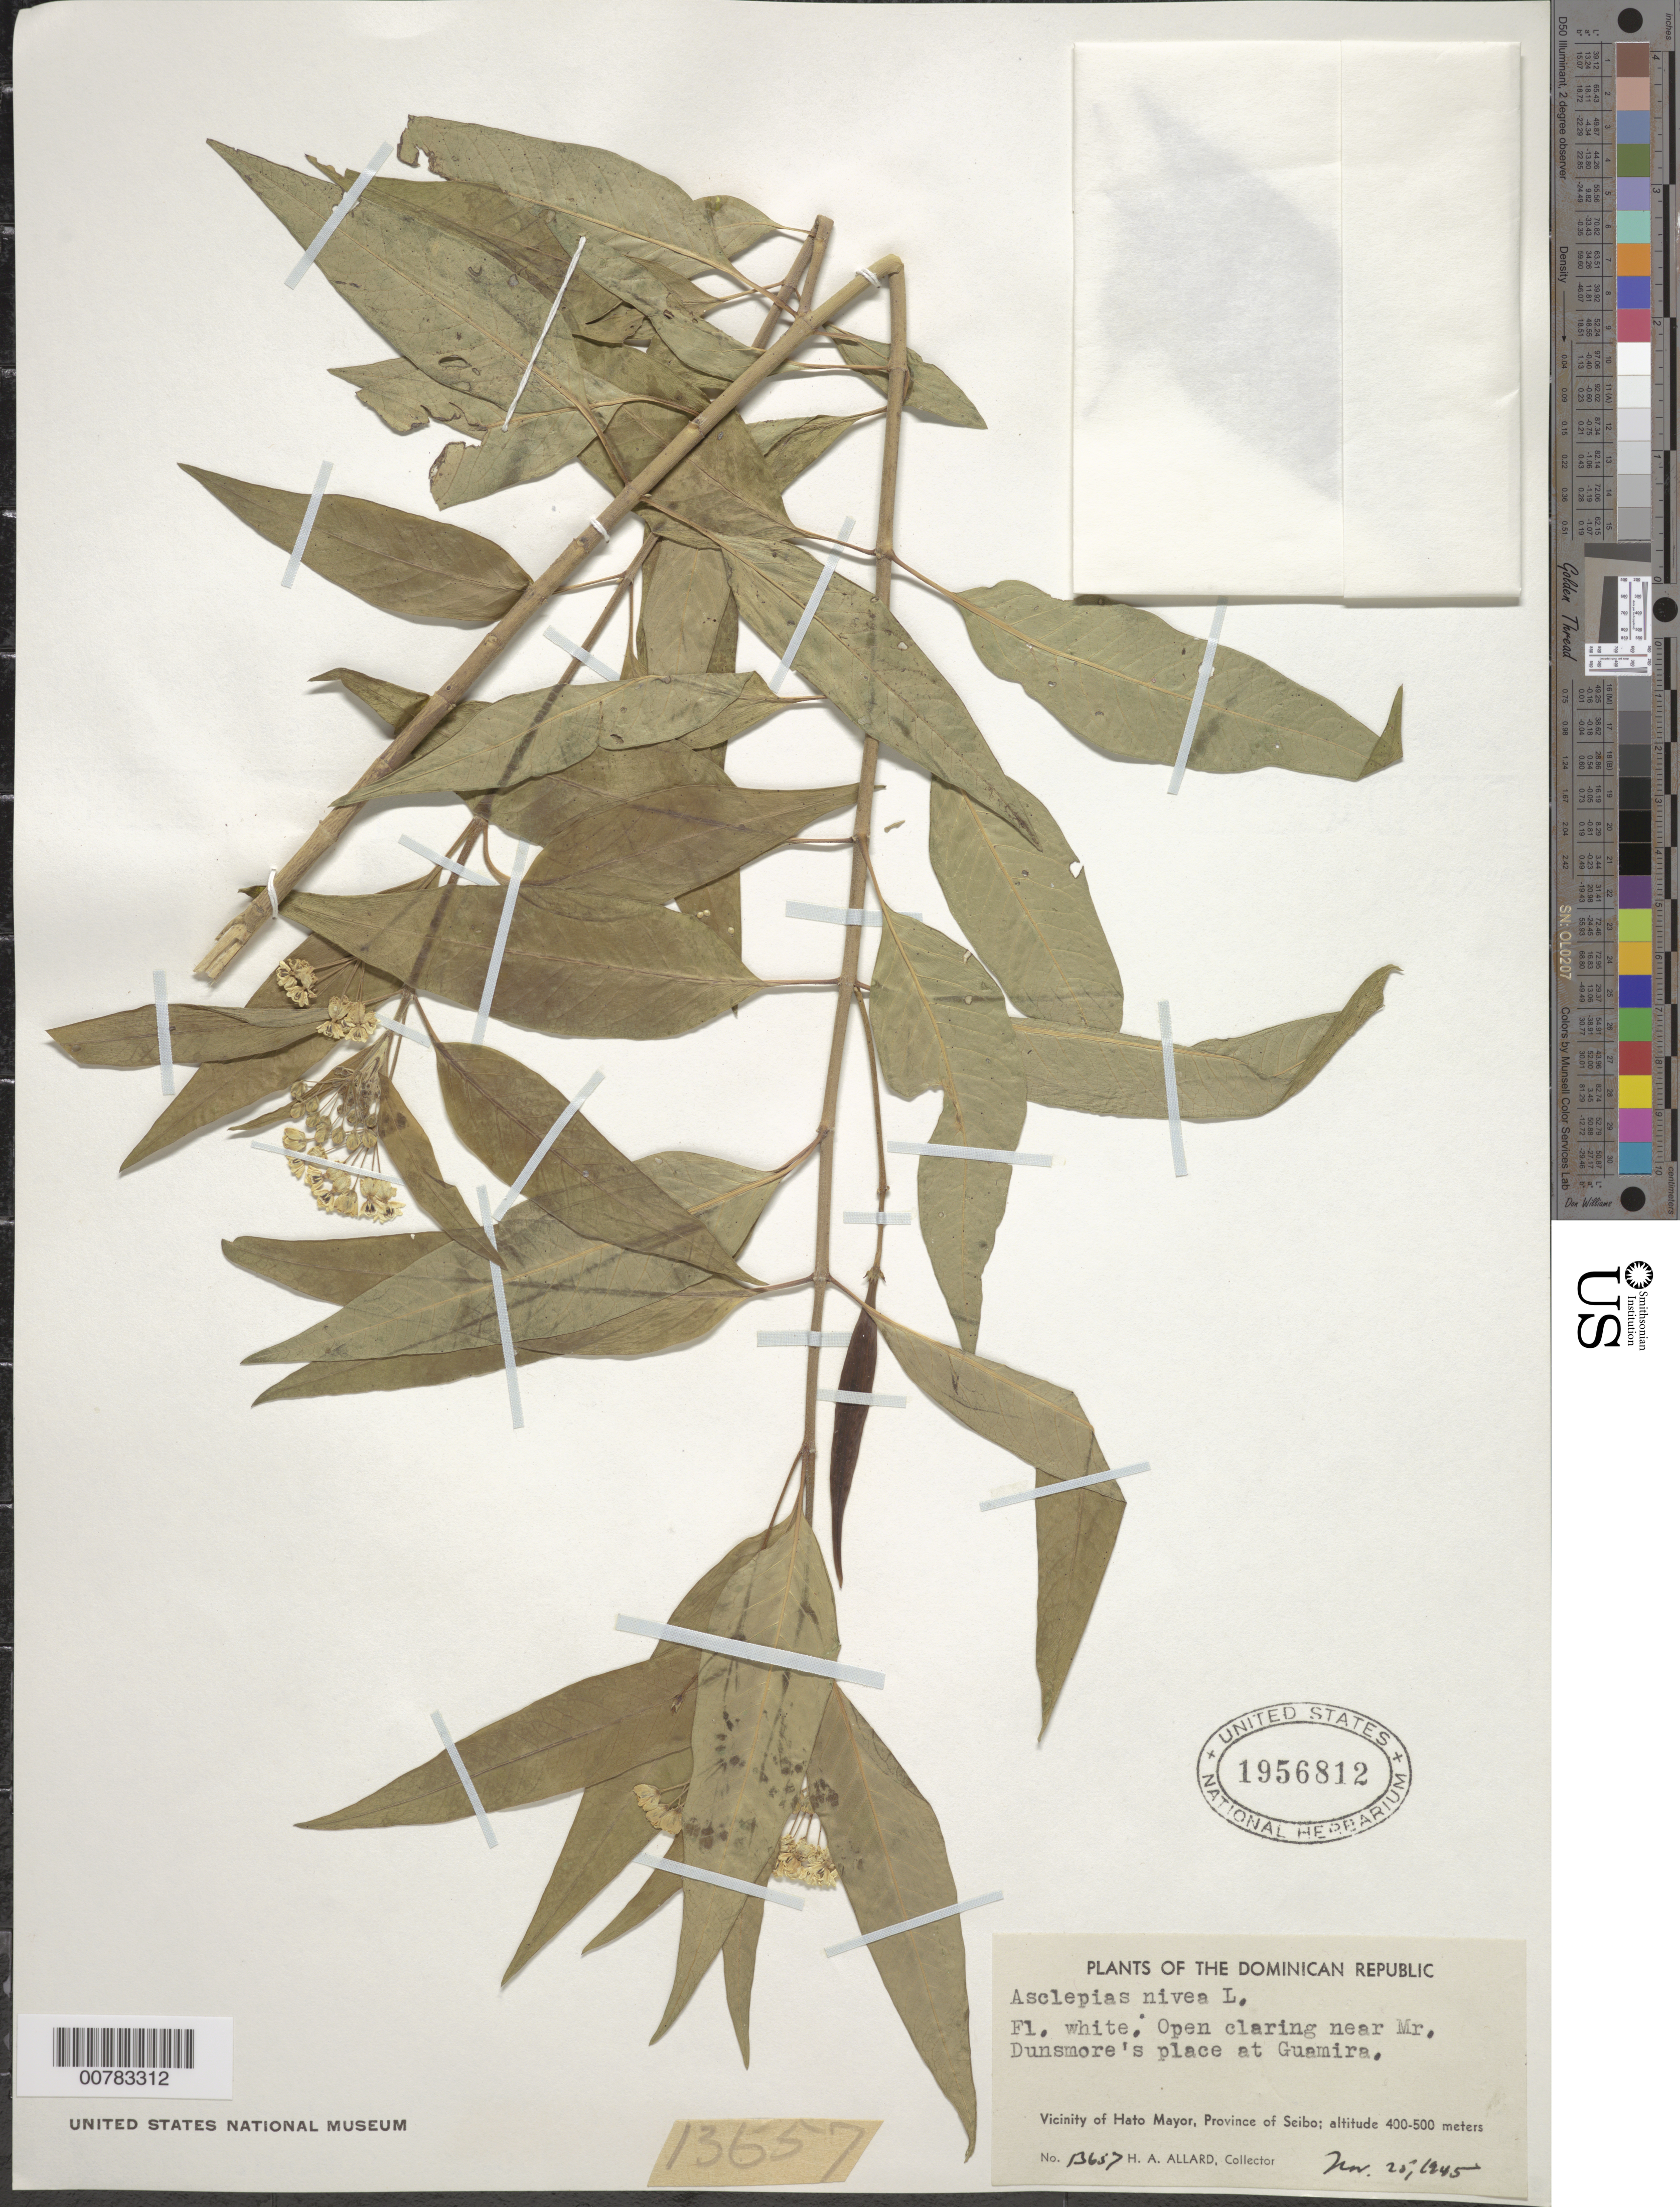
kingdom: Plantae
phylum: Tracheophyta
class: Magnoliopsida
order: Gentianales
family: Apocynaceae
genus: Asclepias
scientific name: Asclepias nivea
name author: L.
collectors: H. A. Allard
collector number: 13657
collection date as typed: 25 Nov 1945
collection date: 1945-11-25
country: Dominican Republic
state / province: El Seibo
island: Hispaniola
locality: Vicinity of Hato Mayor, near Mr. Dunsmore's place at Guamira.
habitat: Open clearing.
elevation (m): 400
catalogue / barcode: US 1956812